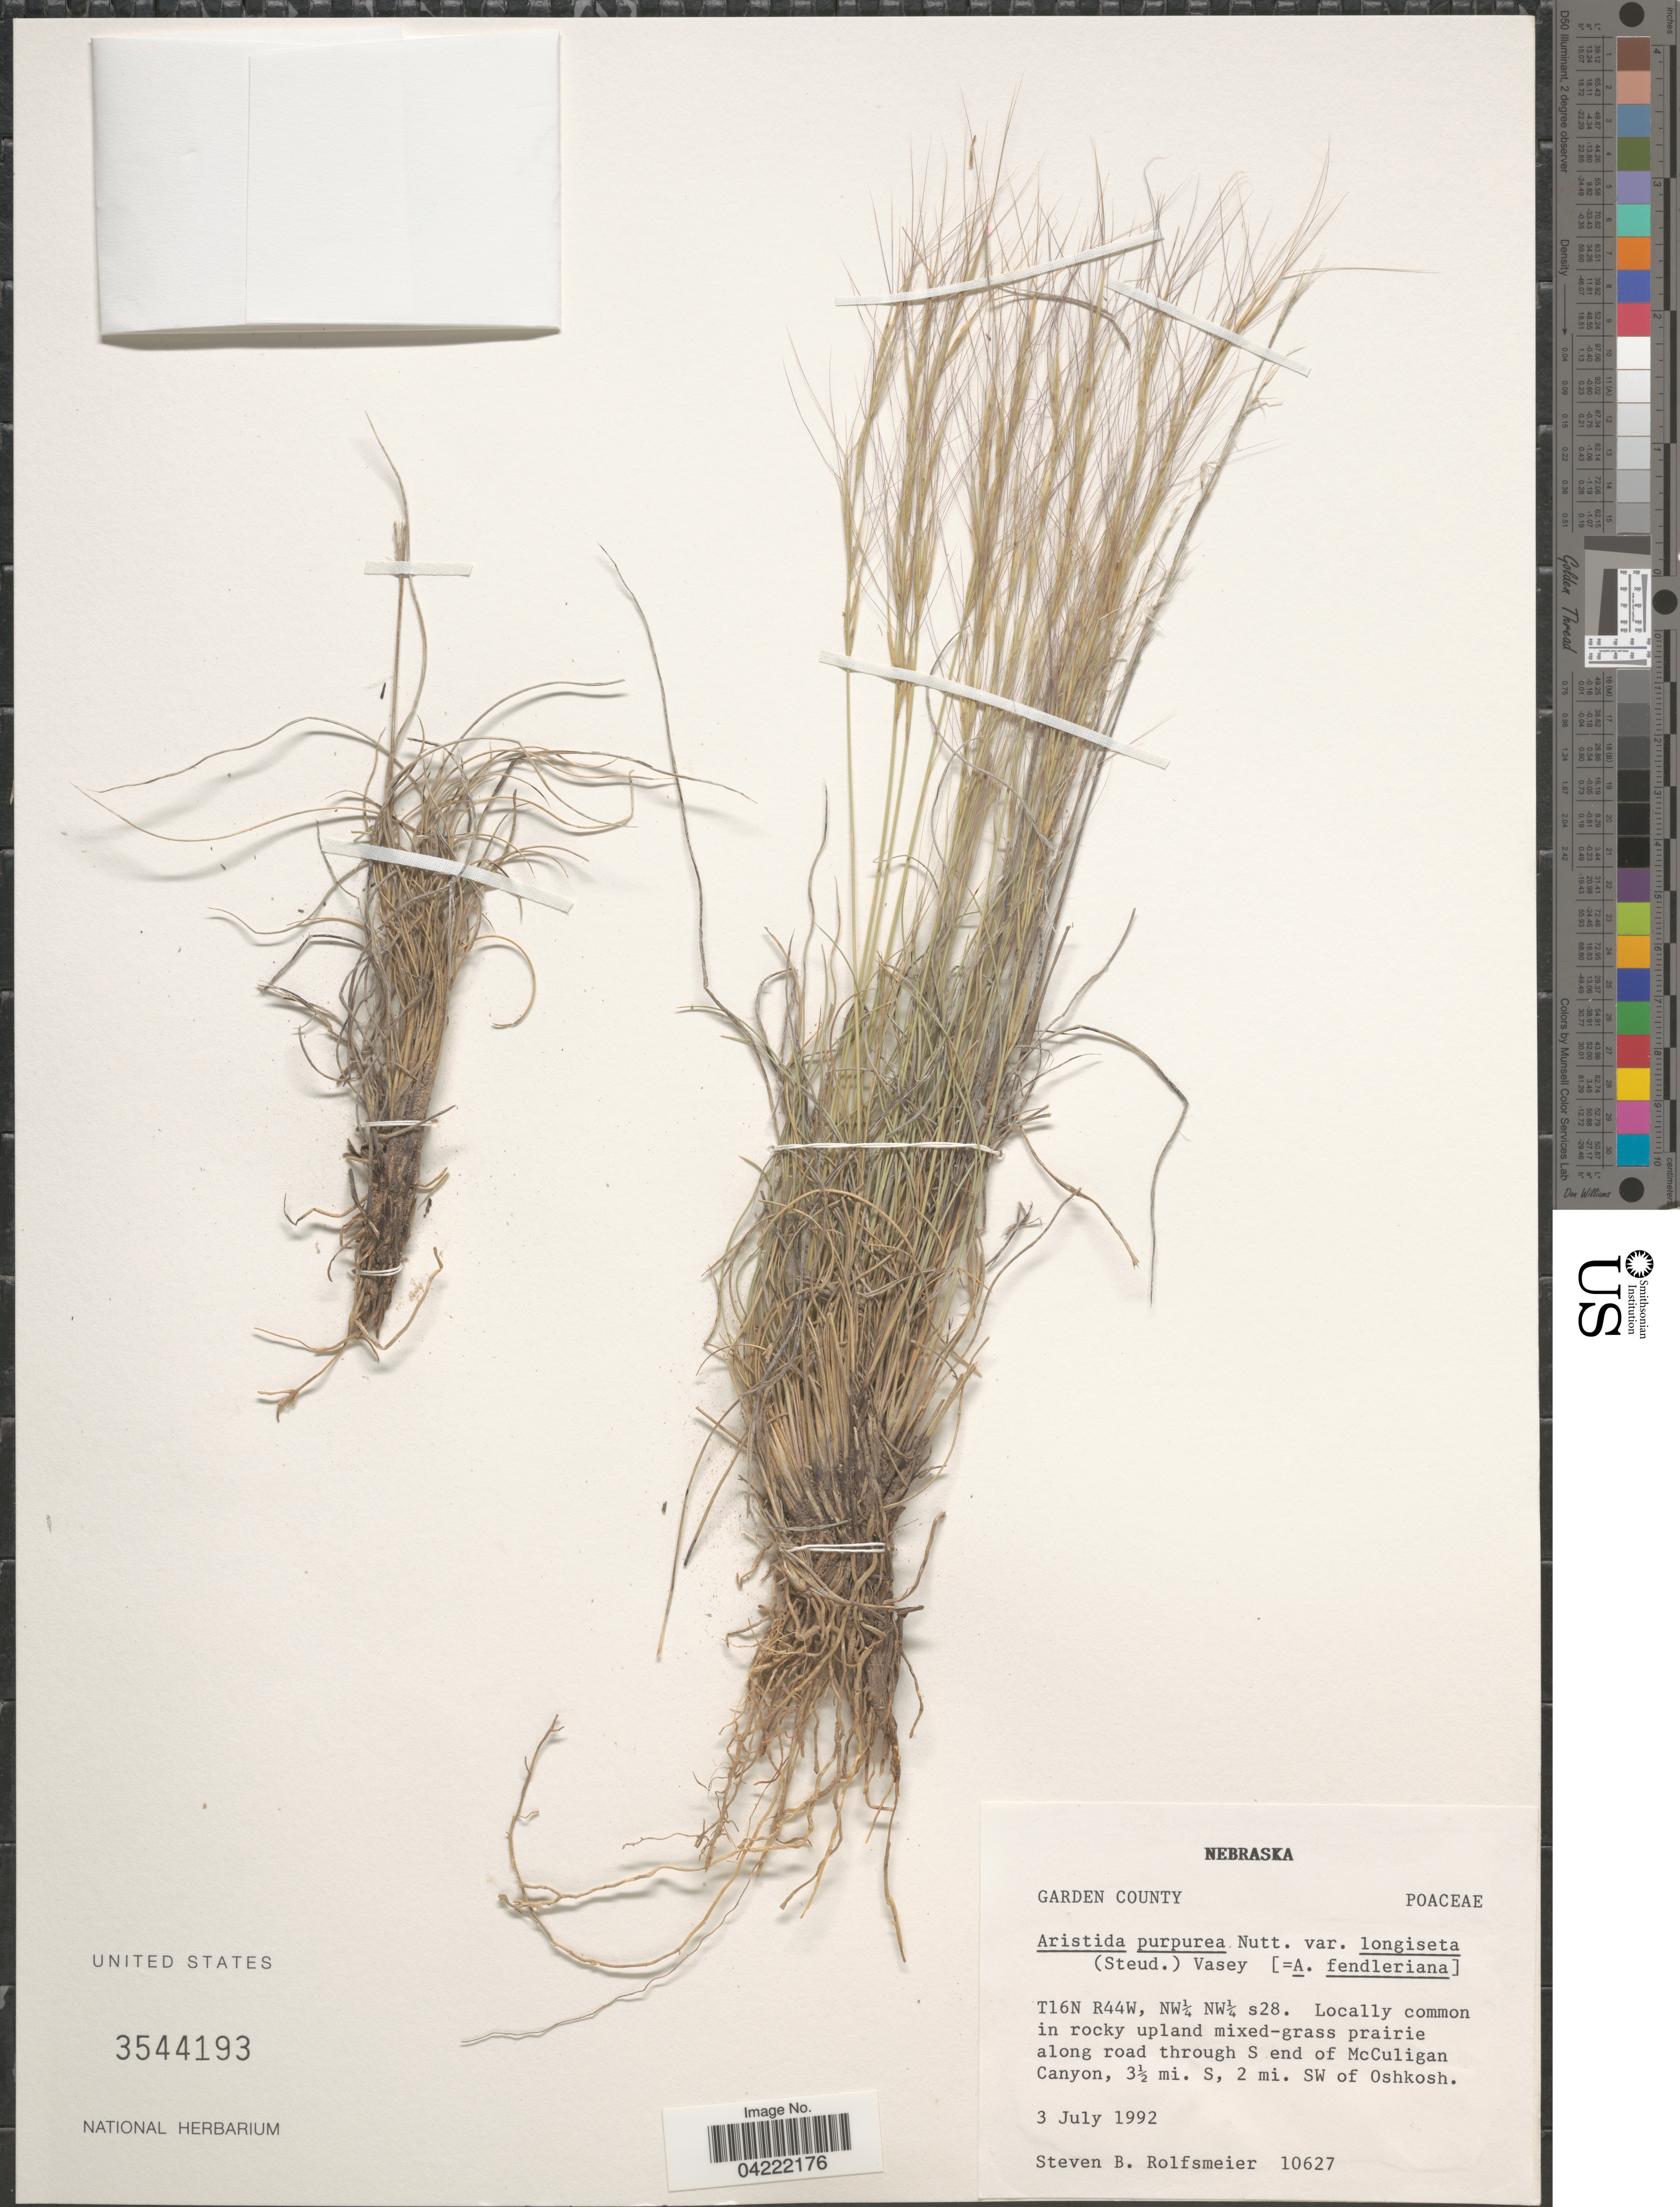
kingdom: Plantae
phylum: Tracheophyta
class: Liliopsida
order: Poales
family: Poaceae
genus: Aristida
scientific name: Aristida purpurea var. longiseta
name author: (Steud.) Vasey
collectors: S. Rolfsmeier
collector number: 10627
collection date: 1992-07-03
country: United States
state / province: Nebraska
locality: Garden County. T16N R44W, NW 1/4 NW1/4 s28. Along road through S end of McCuligan Canyon, 3 1/2 mi. S, 2 mi. SW of Oshkosh.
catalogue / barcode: US 3544193